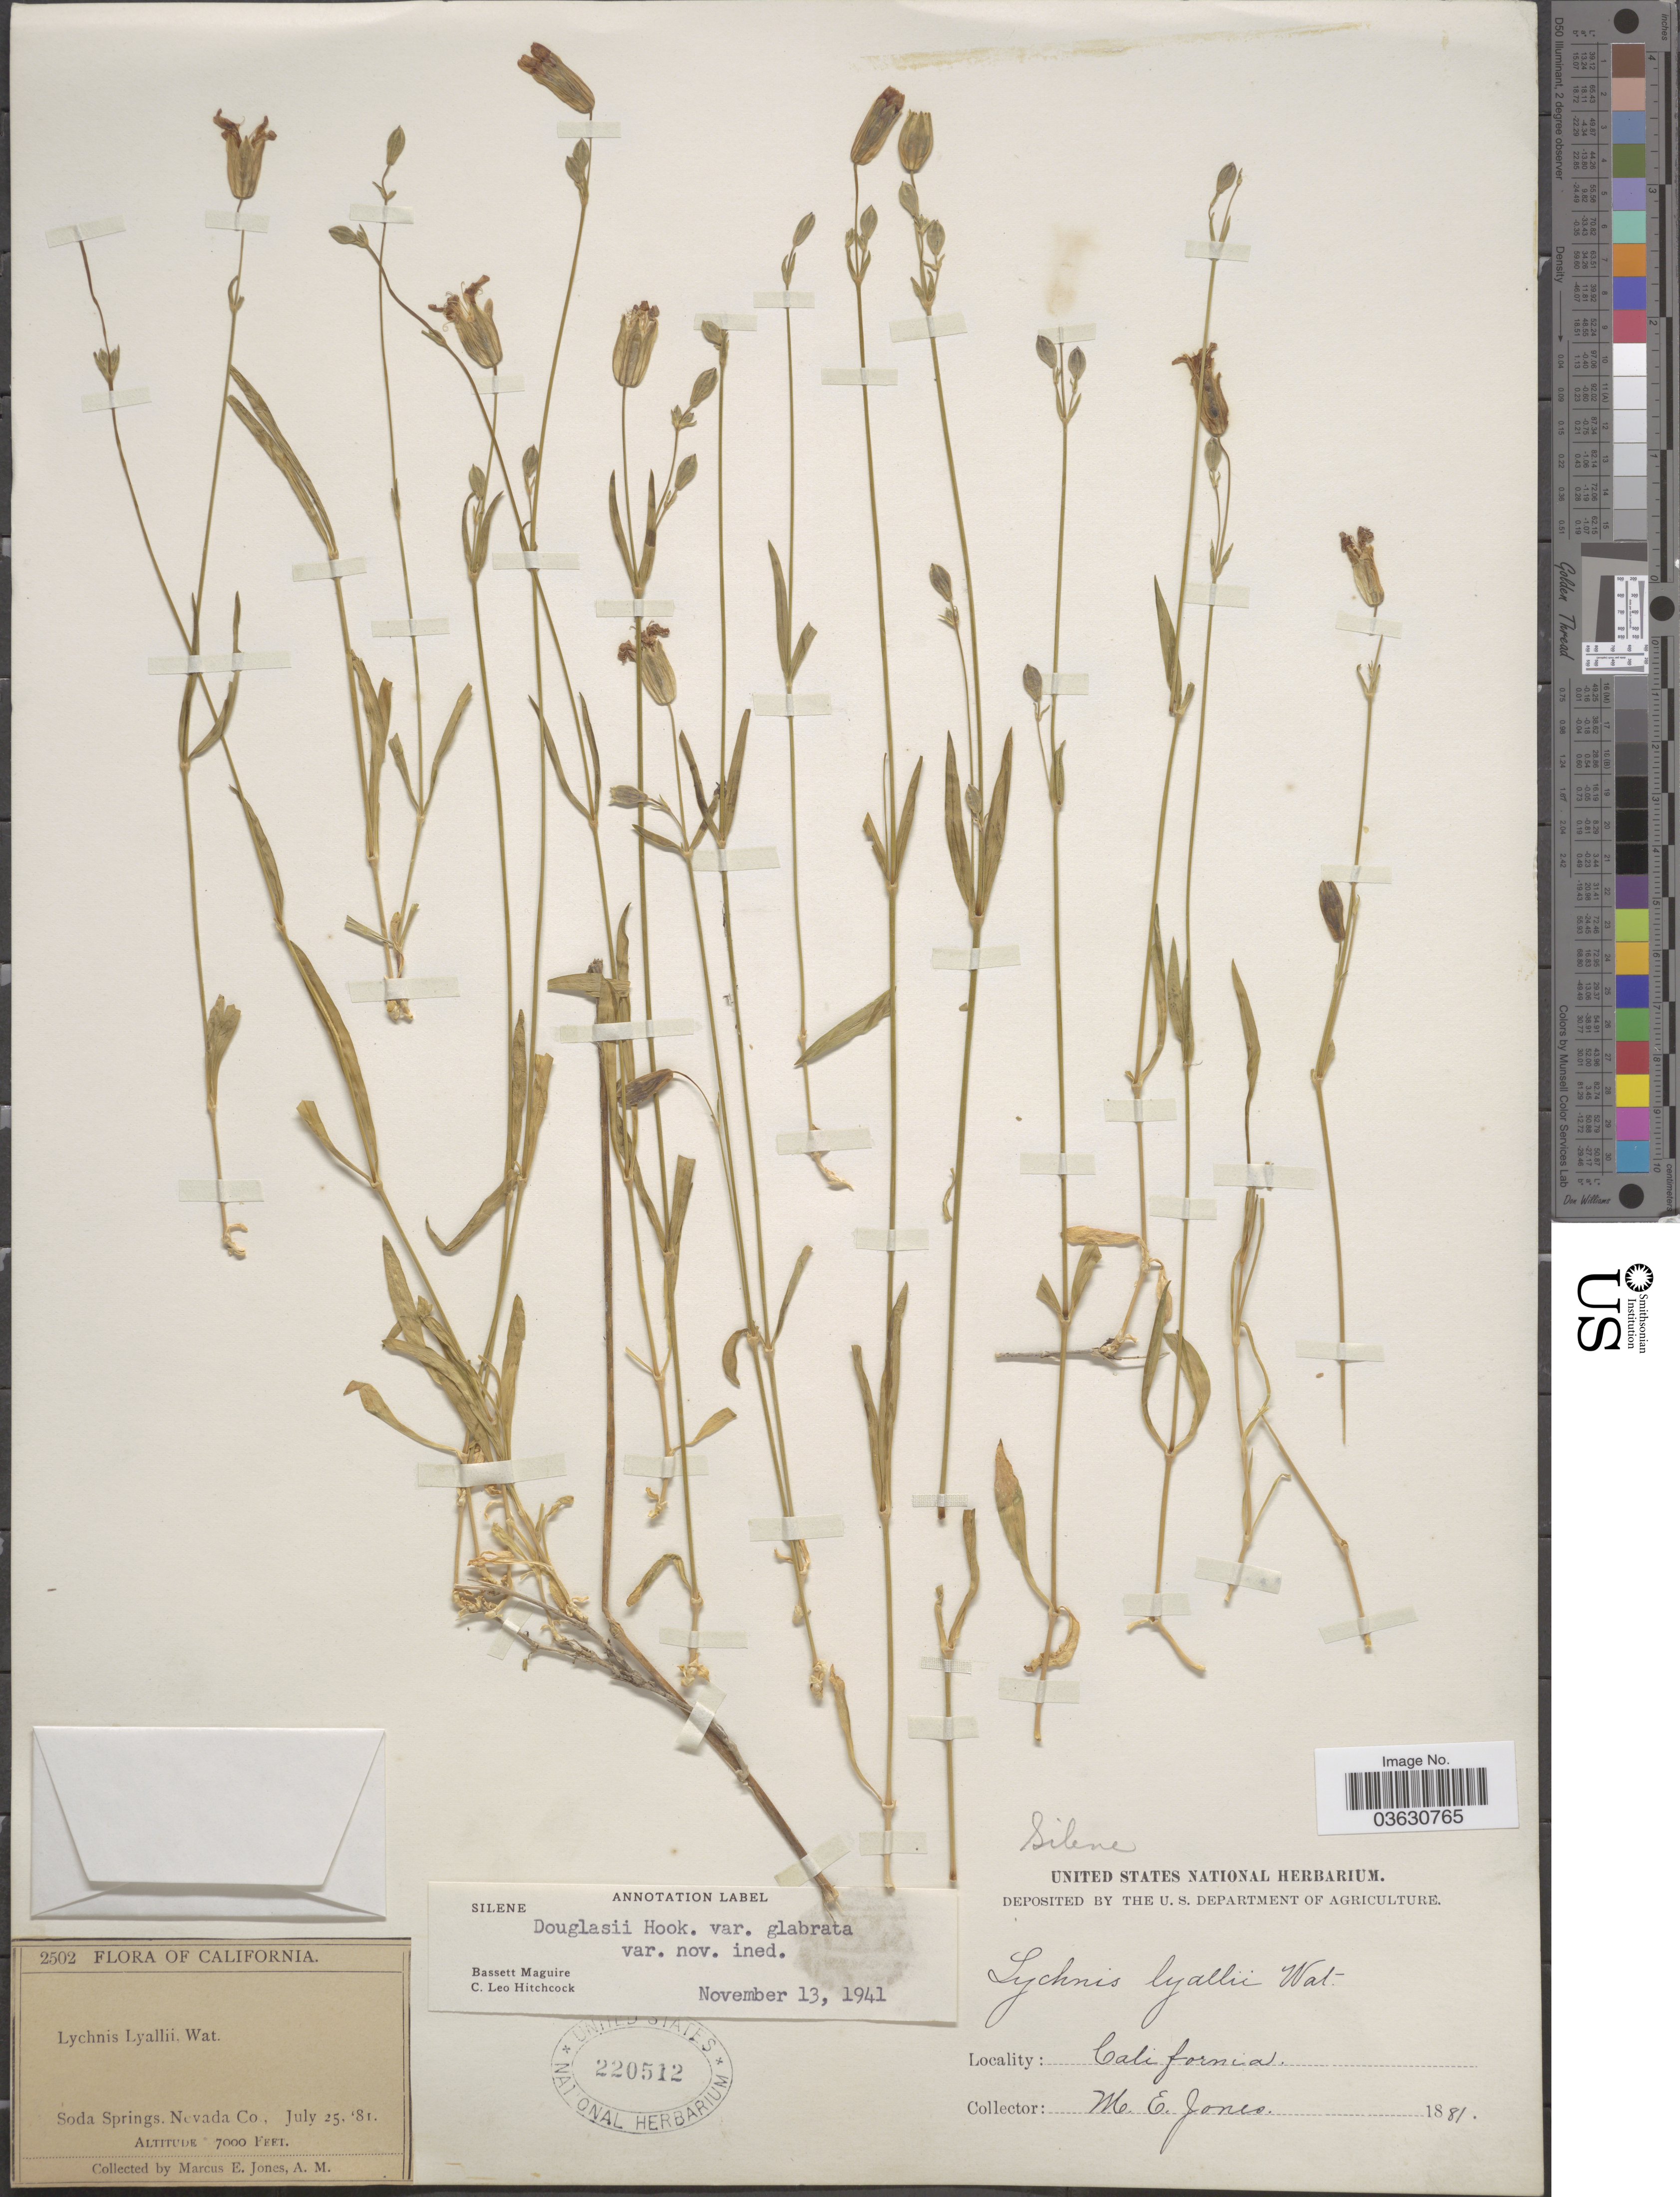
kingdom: Plantae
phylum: Tracheophyta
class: Magnoliopsida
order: Caryophyllales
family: Caryophyllaceae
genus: Silene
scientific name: Silene douglasii var. glabrata Maguire & C.L. Hitchc. var. nov. ined.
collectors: M. E. Jones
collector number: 2502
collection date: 1881-07-25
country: United States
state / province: California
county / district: Nevada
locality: Soda Springs, Nevada Co.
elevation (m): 2134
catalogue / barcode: US 220512